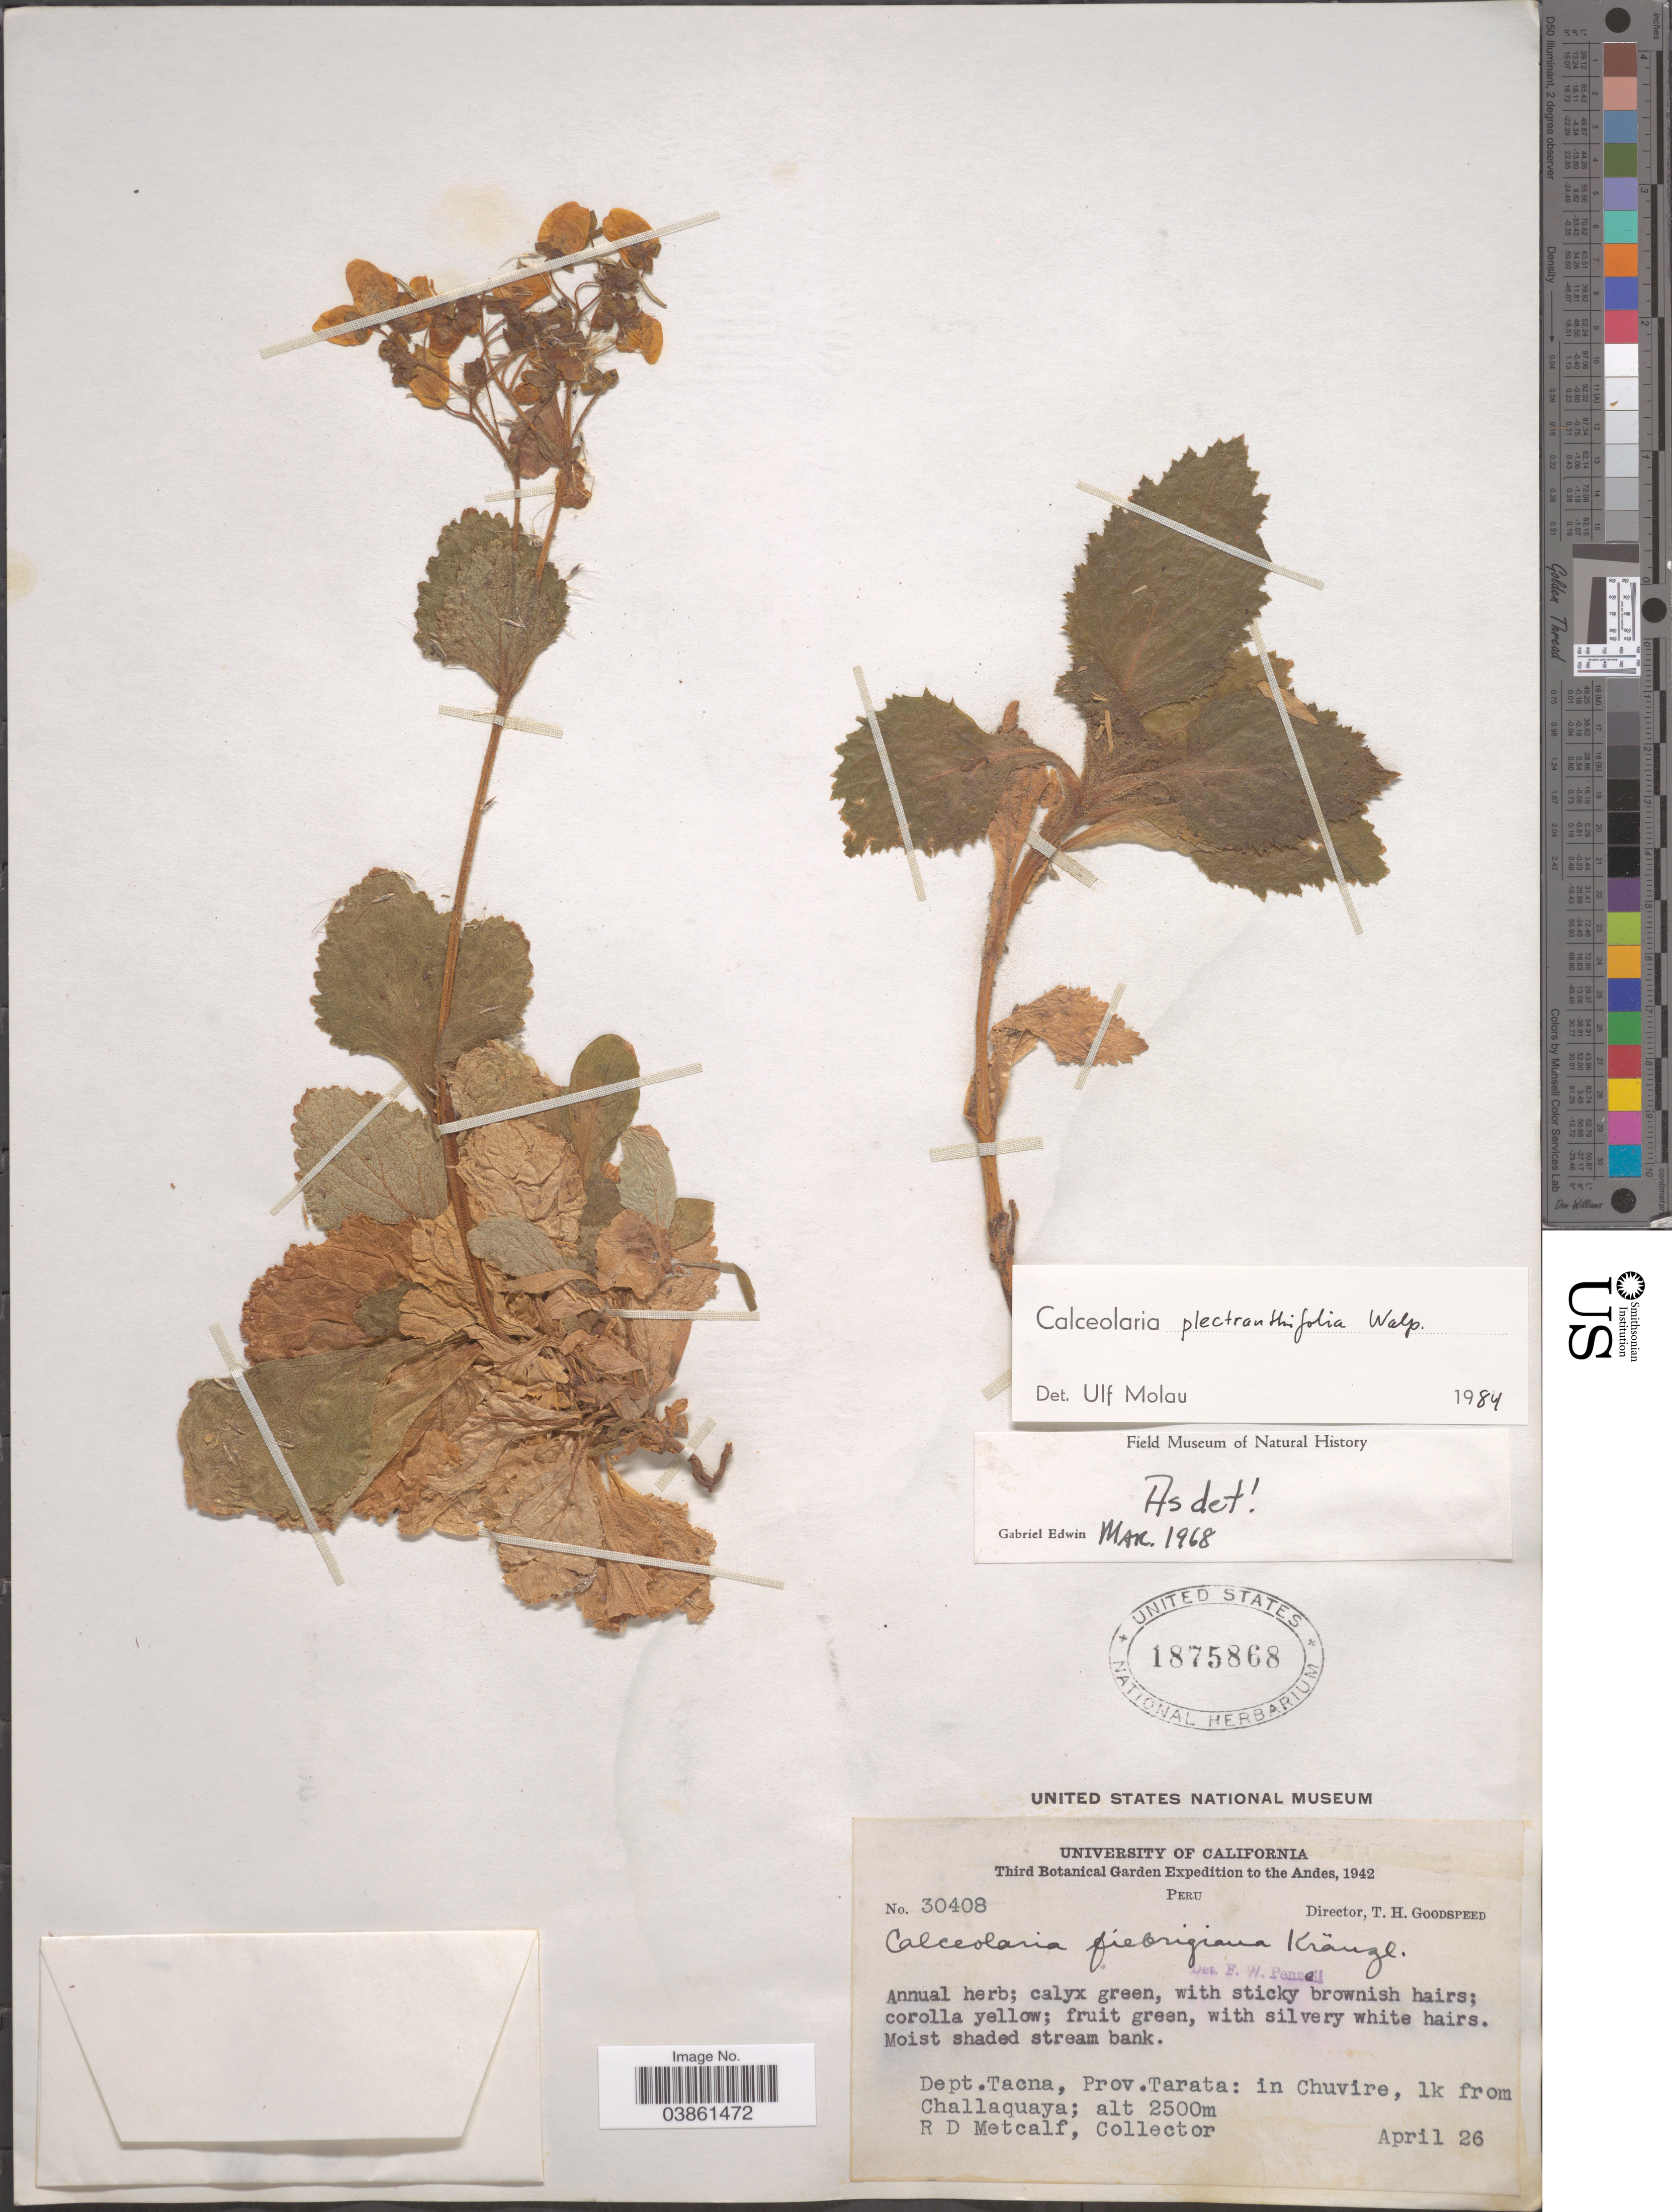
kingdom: Plantae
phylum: Tracheophyta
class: Magnoliopsida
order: Lamiales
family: Calceolariaceae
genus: Calceolaria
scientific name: Calceolaria plectranthifolia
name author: Walp.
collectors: R. D. Metcalf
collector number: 30408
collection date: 1942-04-26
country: Peru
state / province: Tacna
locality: The Andes. Dept. Tacna, Prov. Tacna: in Chuvire, 1k from Challaquaya.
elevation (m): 2500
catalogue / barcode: US 1875868